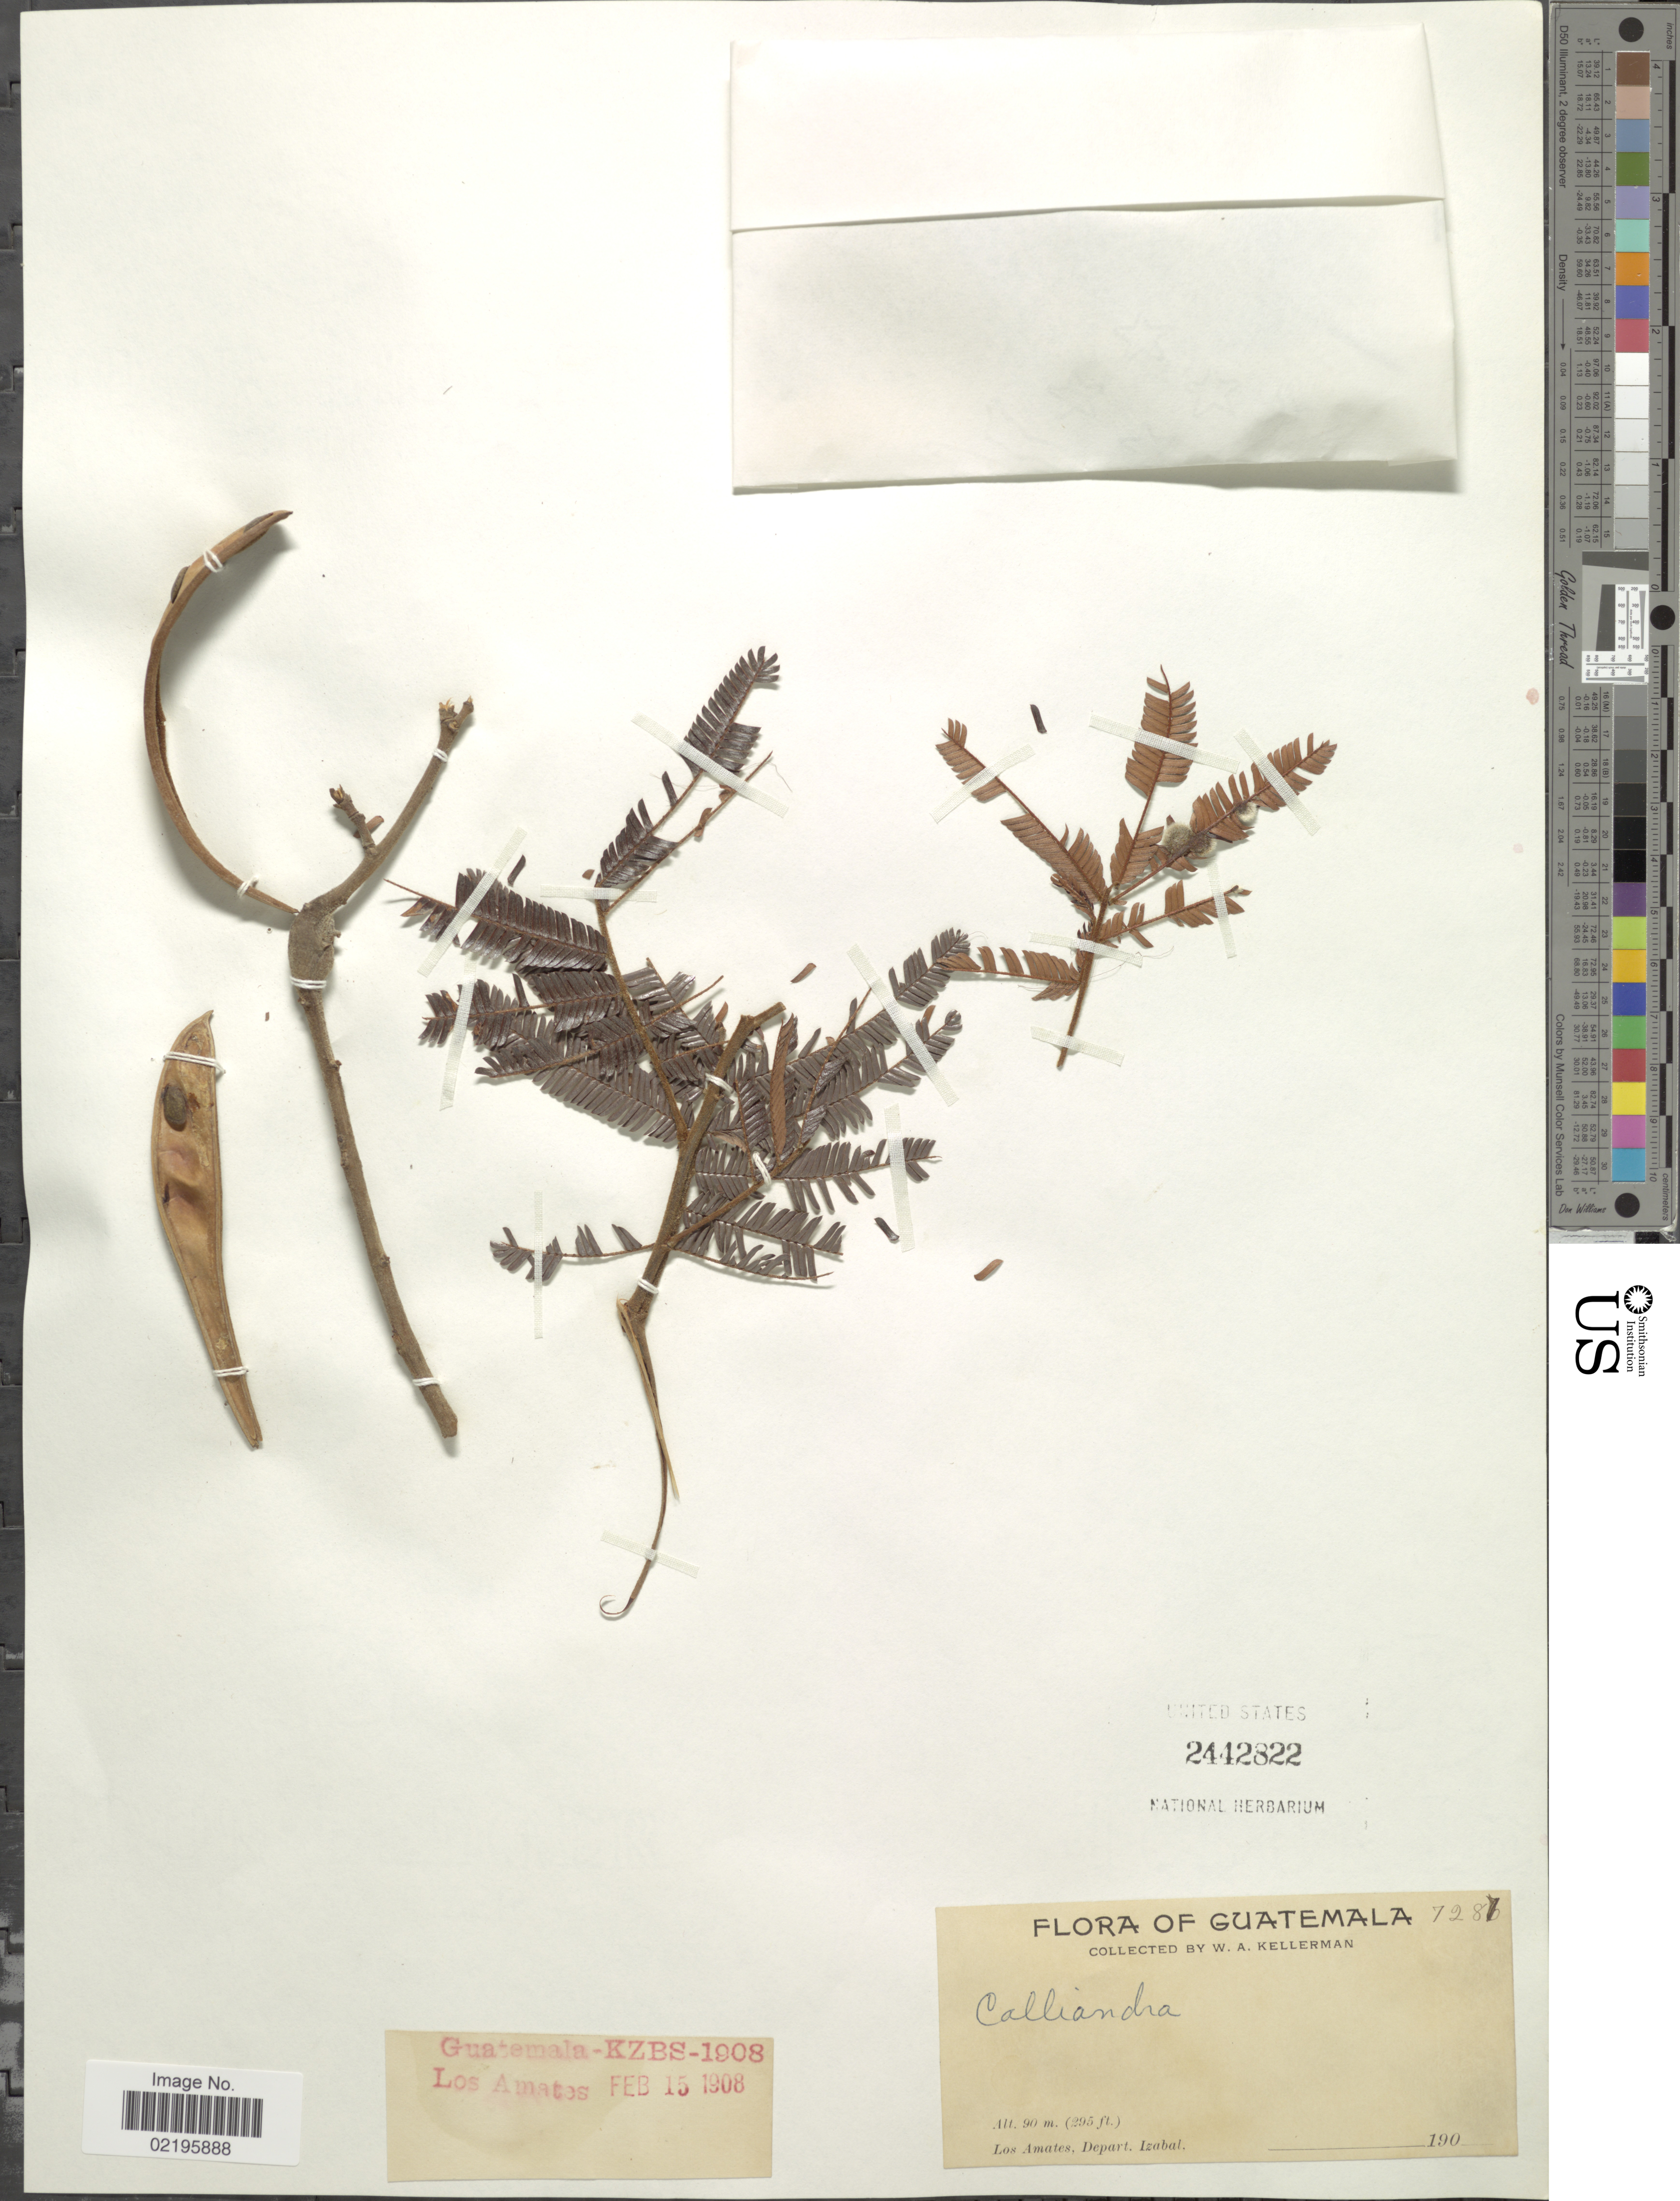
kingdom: Plantae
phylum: Tracheophyta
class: Magnoliopsida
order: Fabales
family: Fabaceae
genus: Calliandra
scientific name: Calliandra houstoniana var. houstoniana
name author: (Mill.) Standl.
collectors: W. Kellerman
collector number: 7281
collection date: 1908-02-15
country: Guatemala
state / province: Izabal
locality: Los Amates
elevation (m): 90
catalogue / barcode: US 2442822